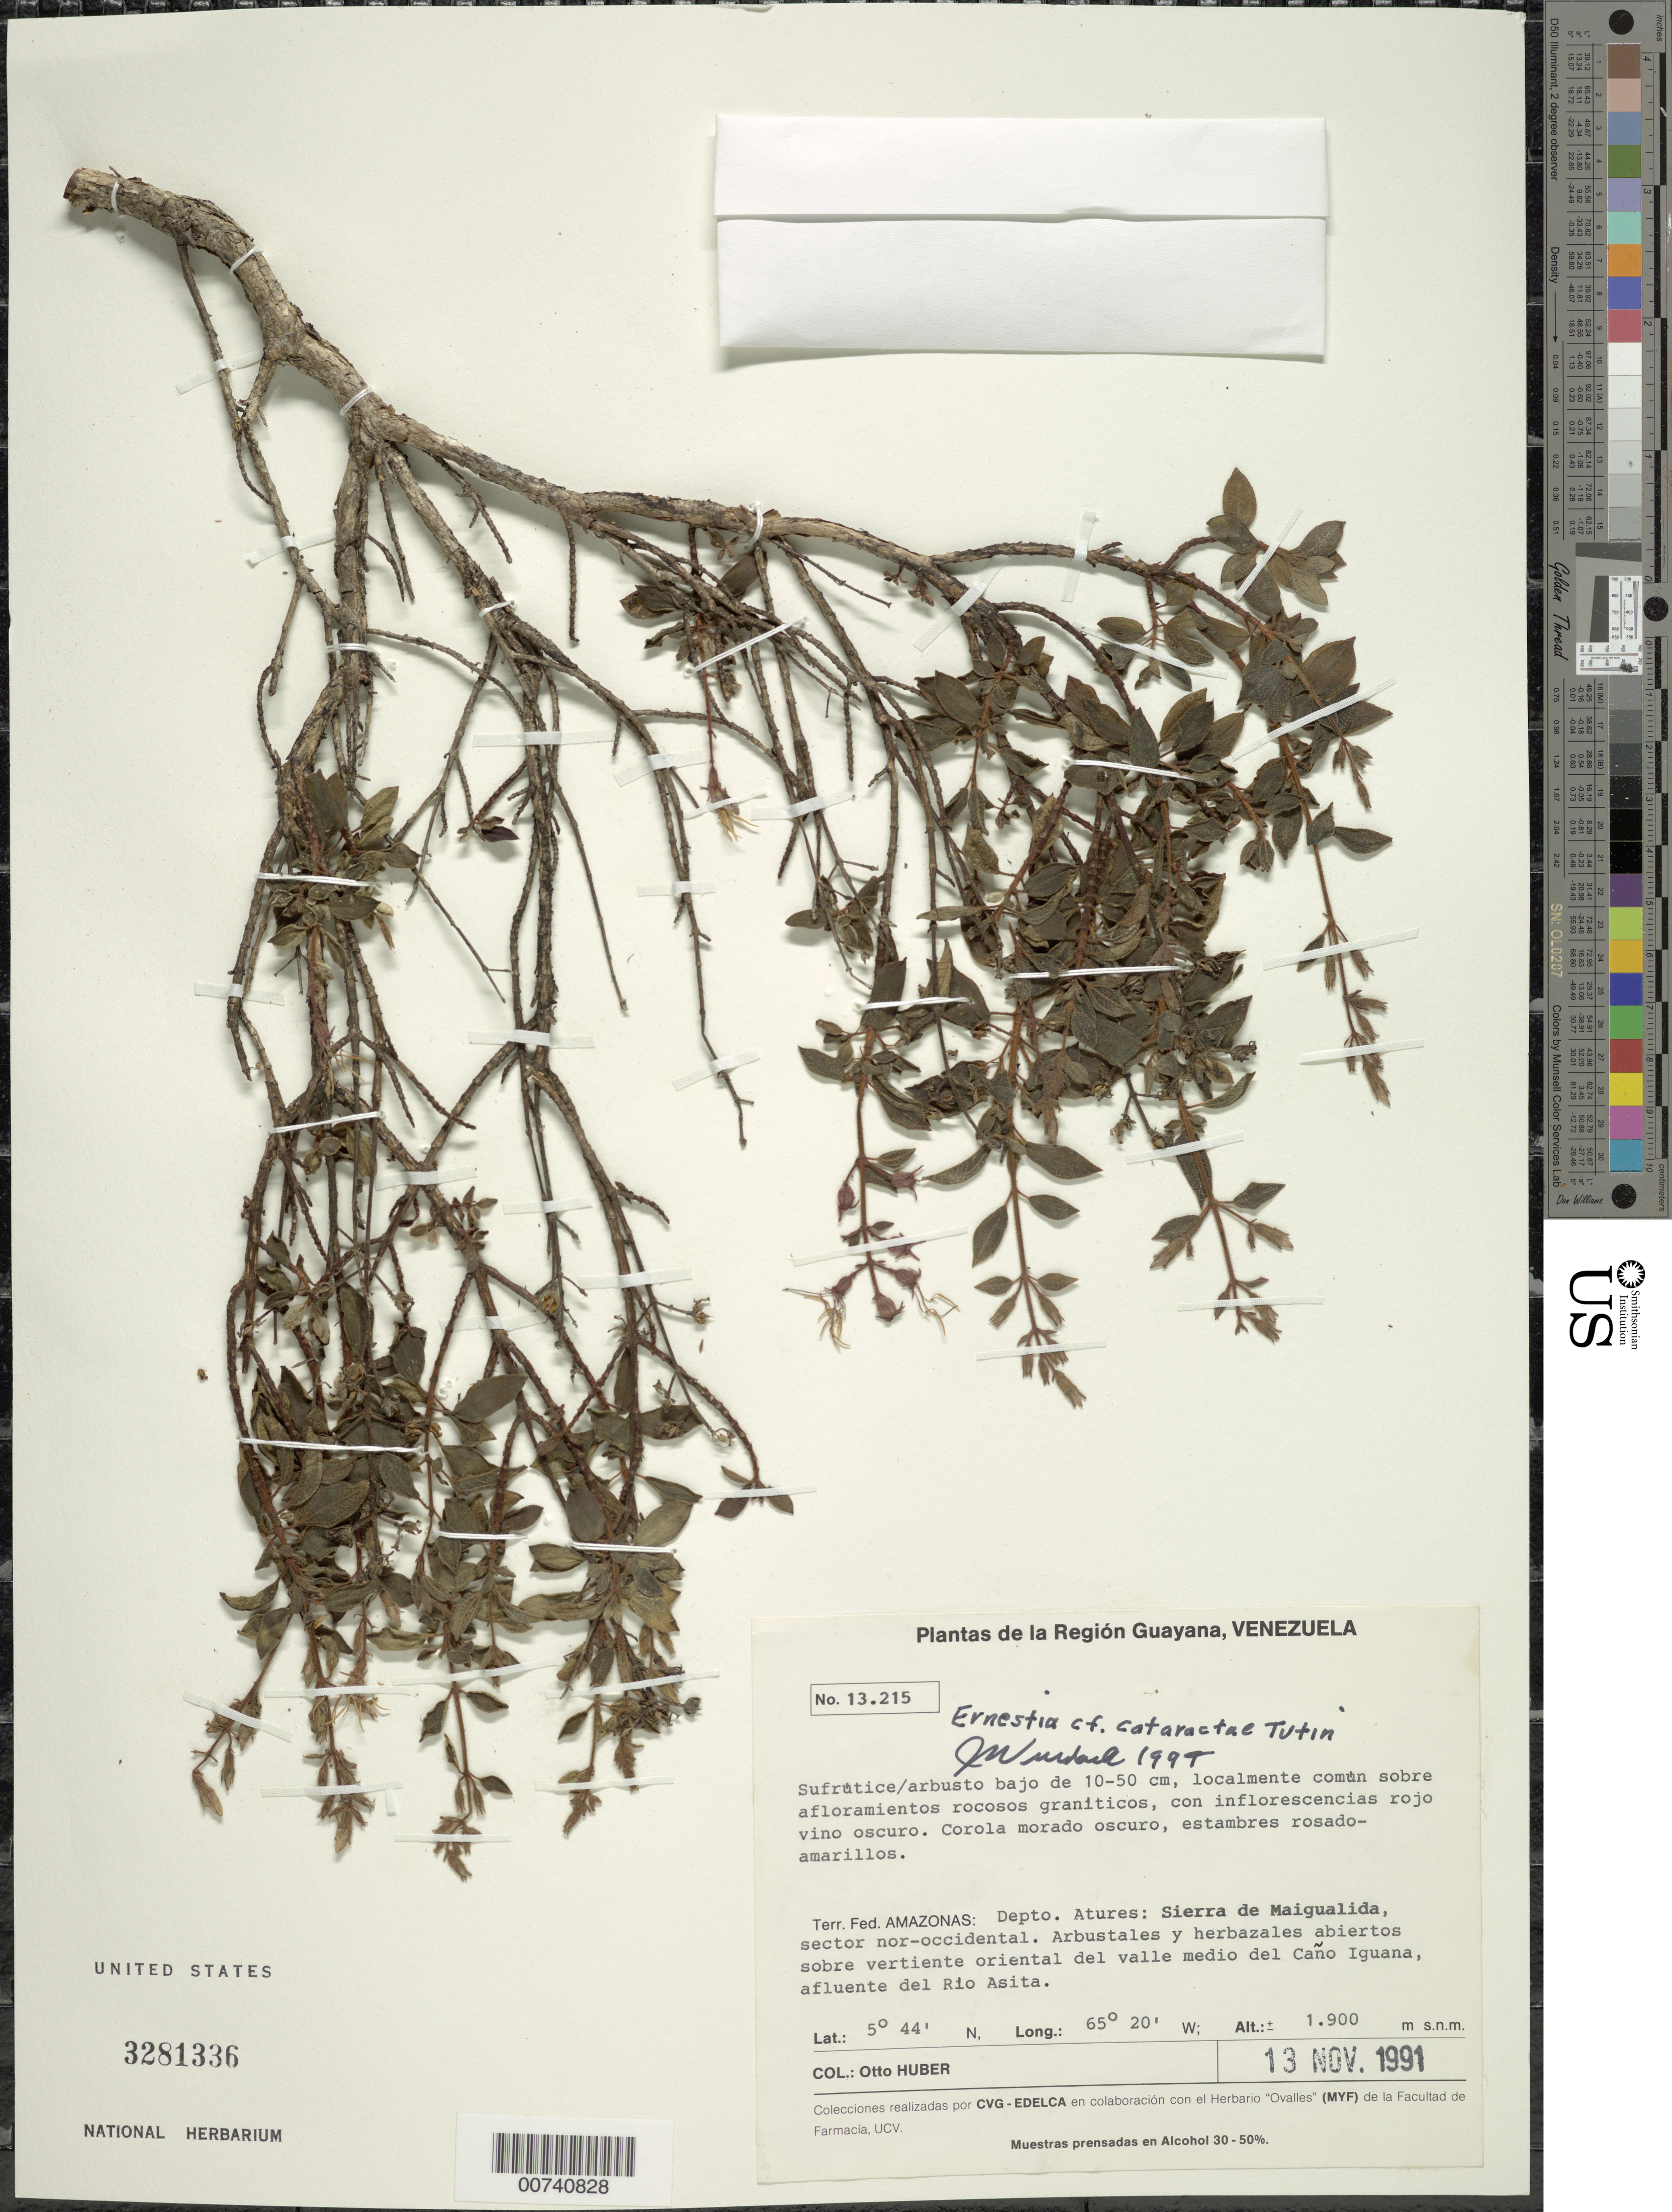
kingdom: Plantae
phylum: Tracheophyta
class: Magnoliopsida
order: Myrtales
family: Melastomataceae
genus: Ernestia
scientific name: Ernestia maguirei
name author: Wurdack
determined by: Nunes da Silva, Diego, (RB), Jardim Botanico do Rio de Janeiro - Herbario (BRAZIL)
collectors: O. Huber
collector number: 13215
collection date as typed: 13-Nov-91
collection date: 1991-11-13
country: Venezuela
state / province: Amazonas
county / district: Atures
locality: Sierra de Maigualida, Caño Iguana (affl. Río Asita)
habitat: Sobre afloramientos rocosos graniticos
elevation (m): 1900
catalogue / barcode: US 3281336